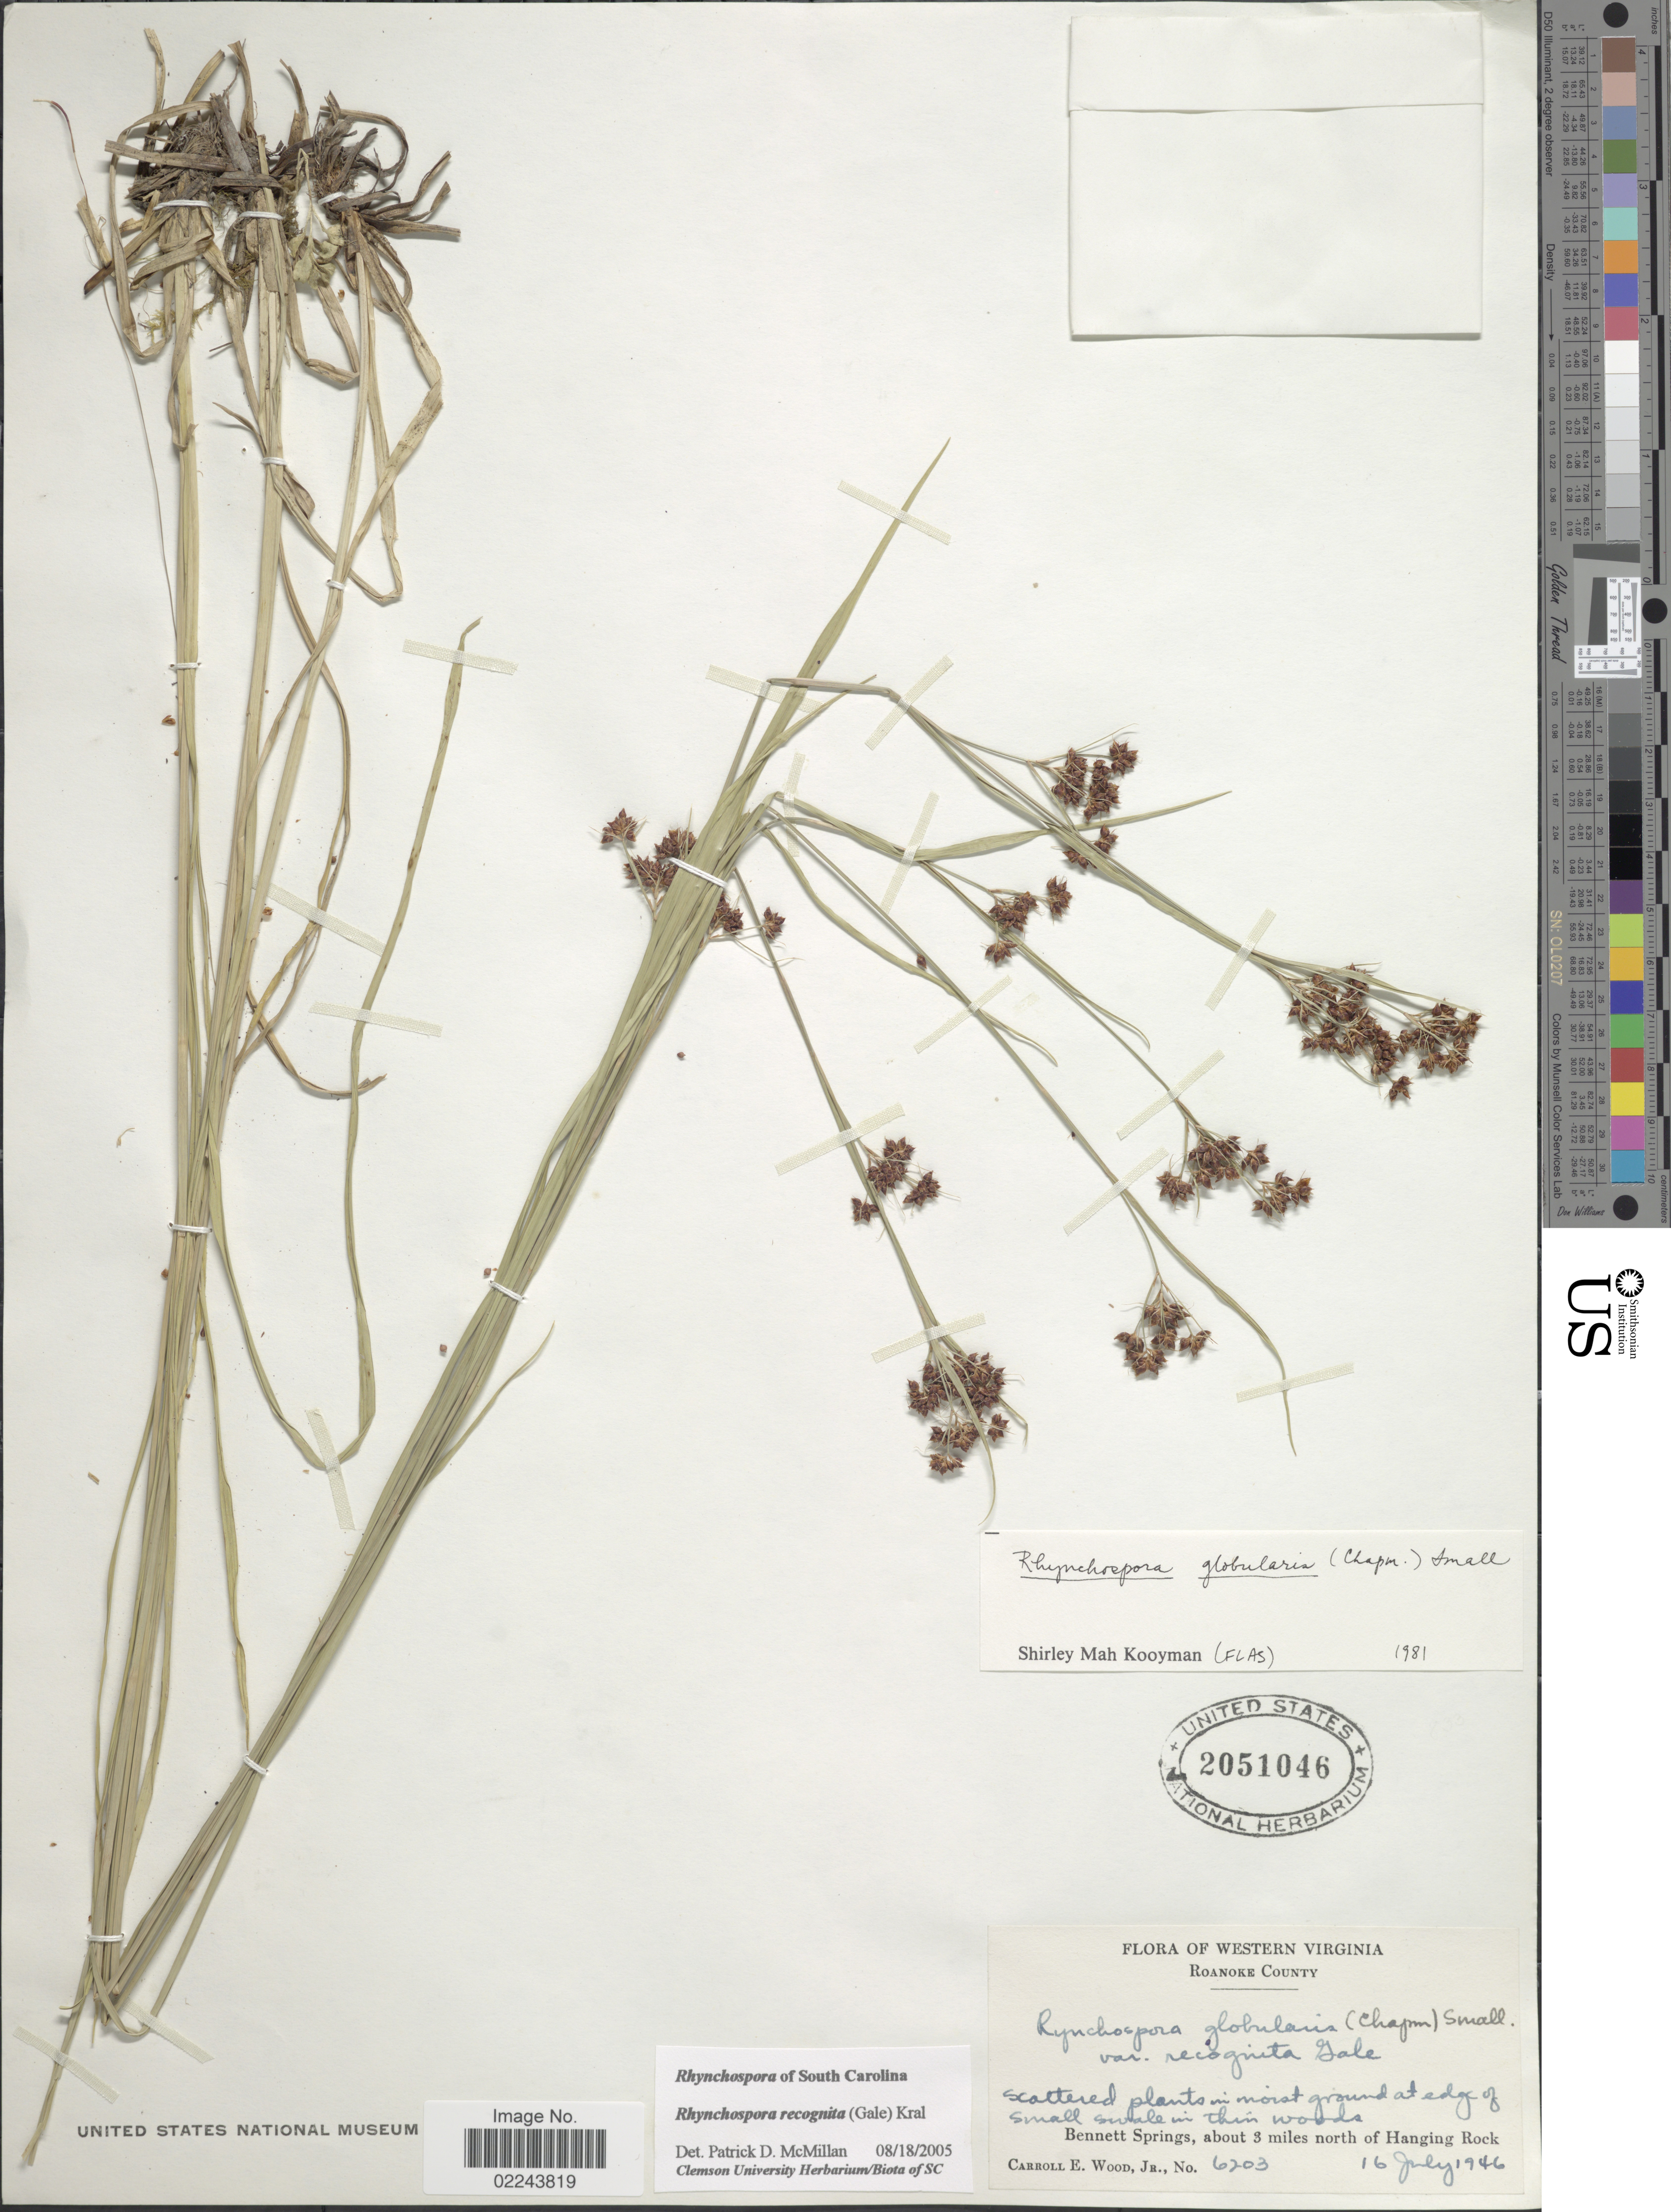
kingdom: Plantae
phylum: Tracheophyta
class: Liliopsida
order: Poales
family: Cyperaceae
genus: Rhynchospora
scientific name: Rhynchospora recognita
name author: (Gale) Kral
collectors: C. E. Wood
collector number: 6203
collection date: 1946-07-16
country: United States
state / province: Virginia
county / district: Roanoke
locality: Western Virginia, Roanoke County, Bennett Springs, about 3 miles north of Hanging Rock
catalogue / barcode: US 2051046